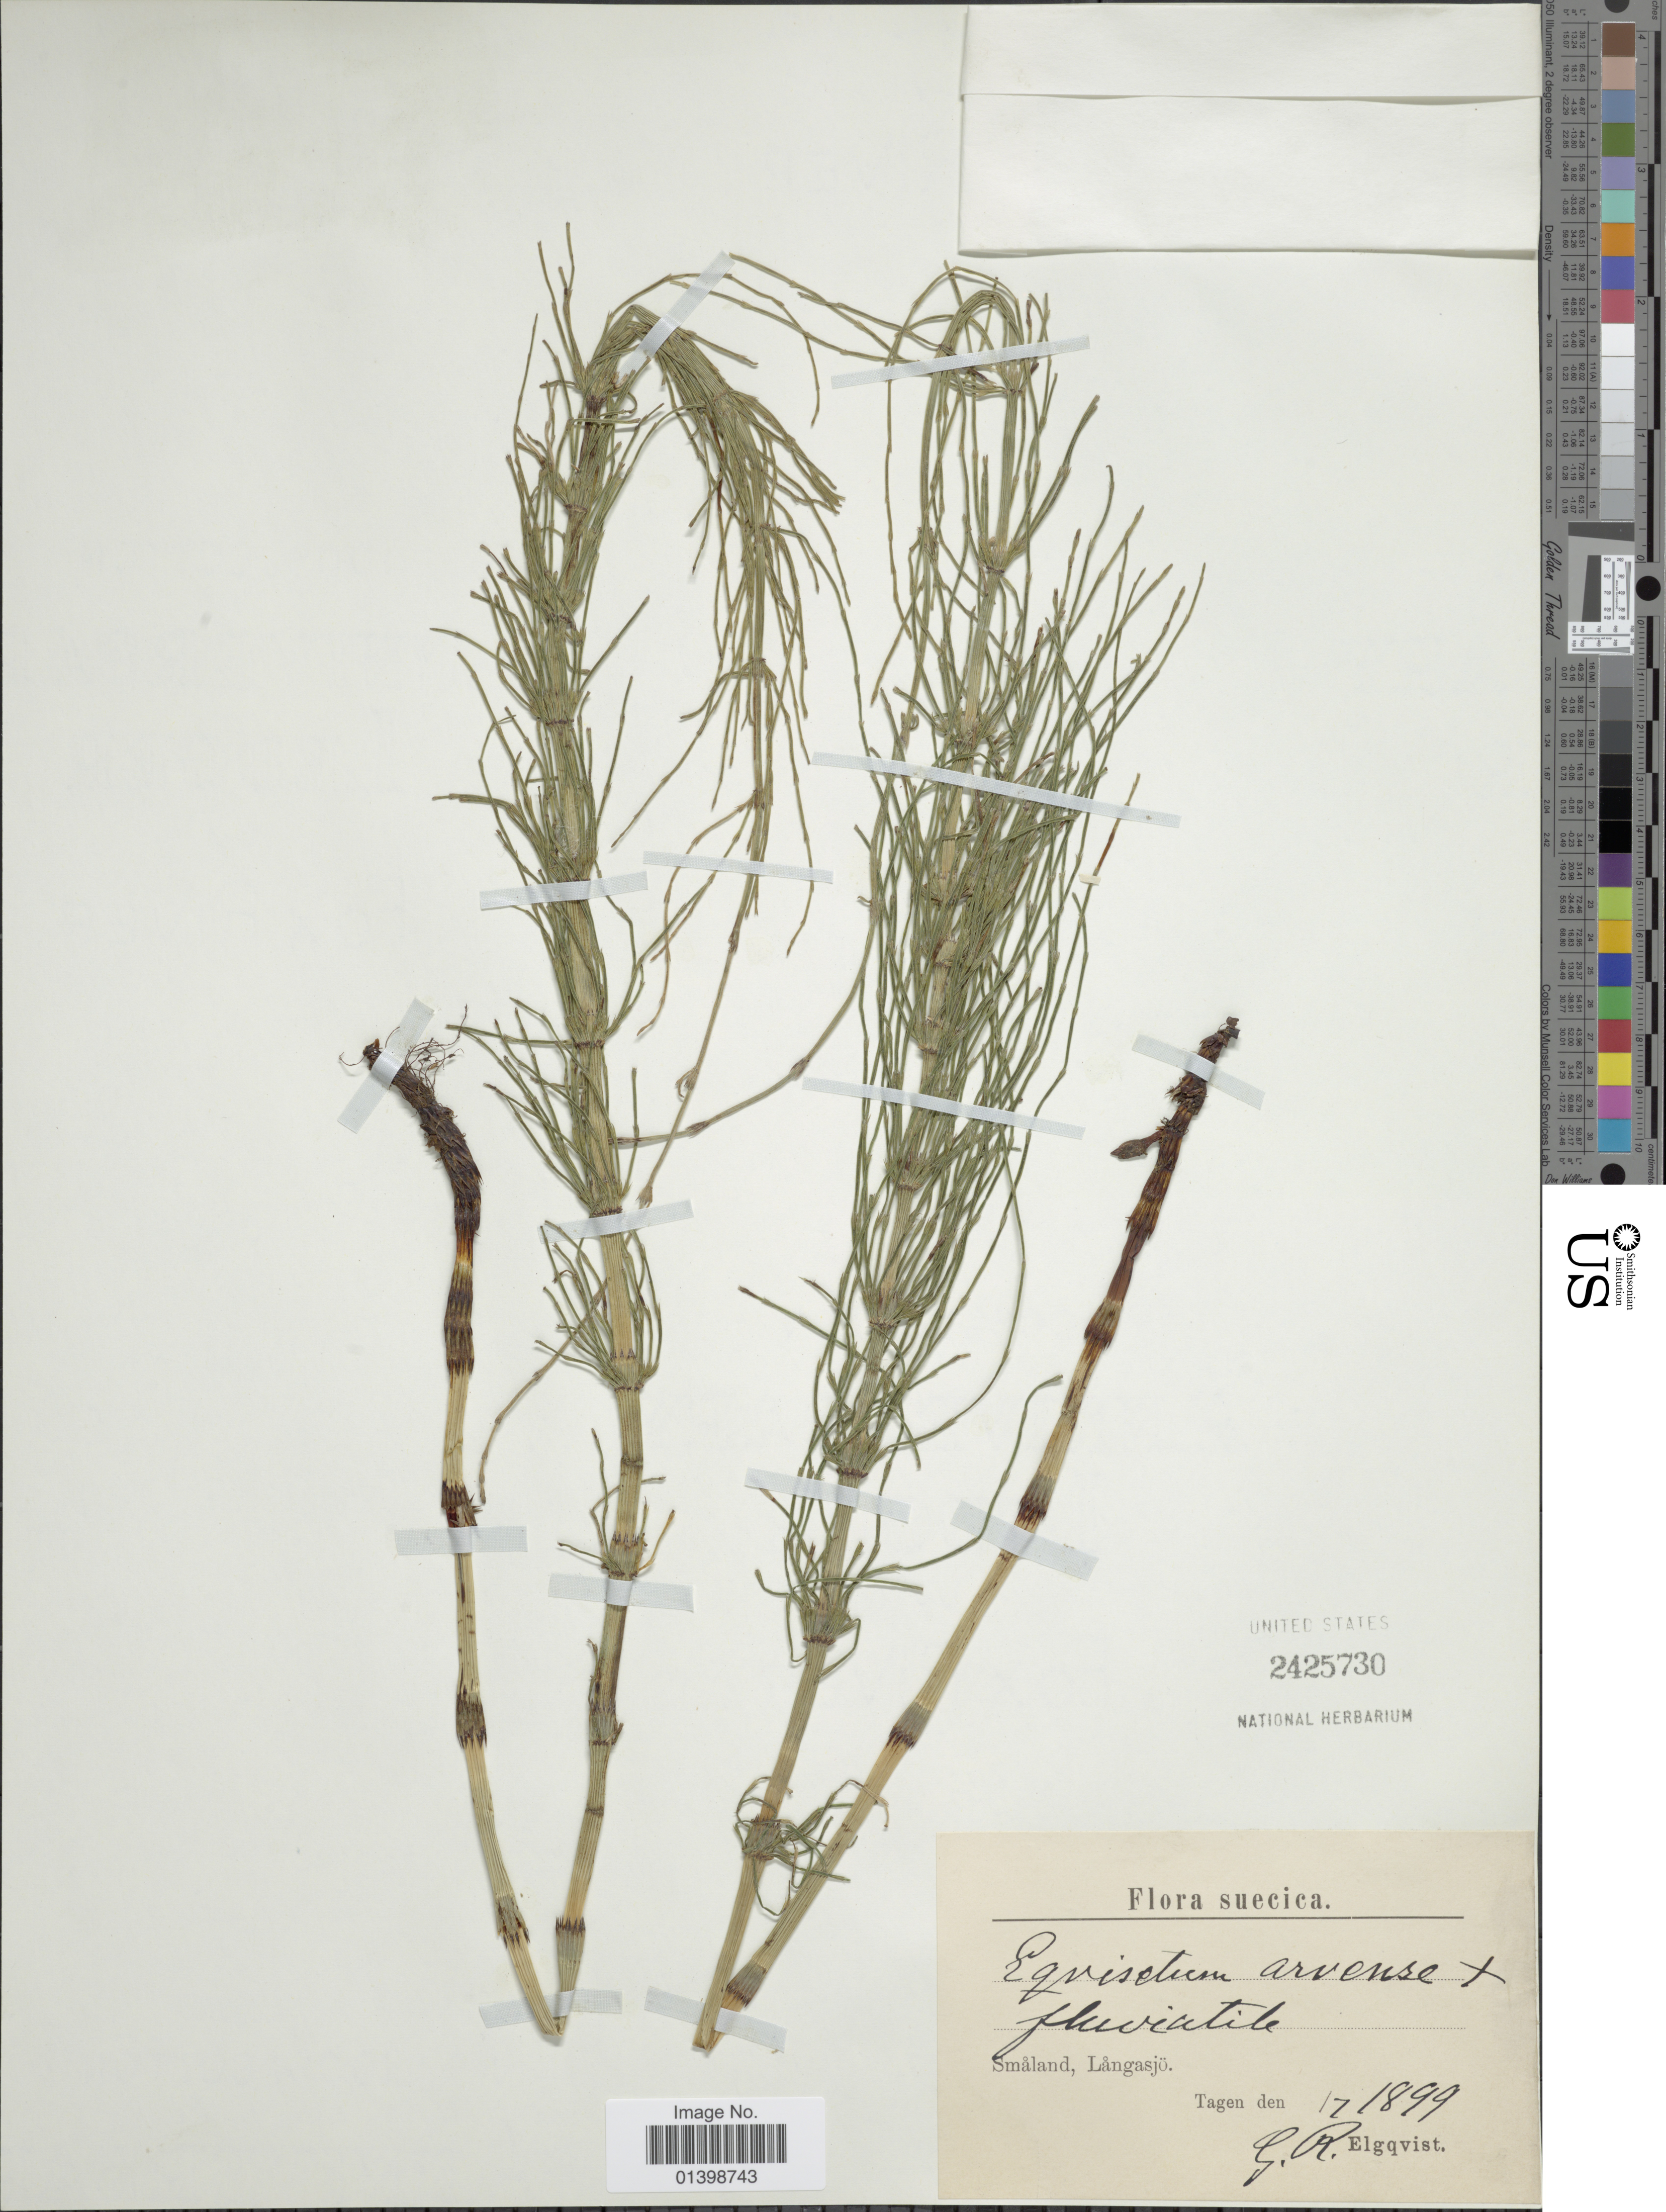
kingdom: Plantae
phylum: Tracheophyta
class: Polypodiopsida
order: Equisetales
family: Equisetaceae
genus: Equisetum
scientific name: Equisetum x litorale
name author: Kuhlw.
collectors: G. Elgqvist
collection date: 1899-07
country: Sweden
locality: Småland, Långasjö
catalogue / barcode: US 2425730